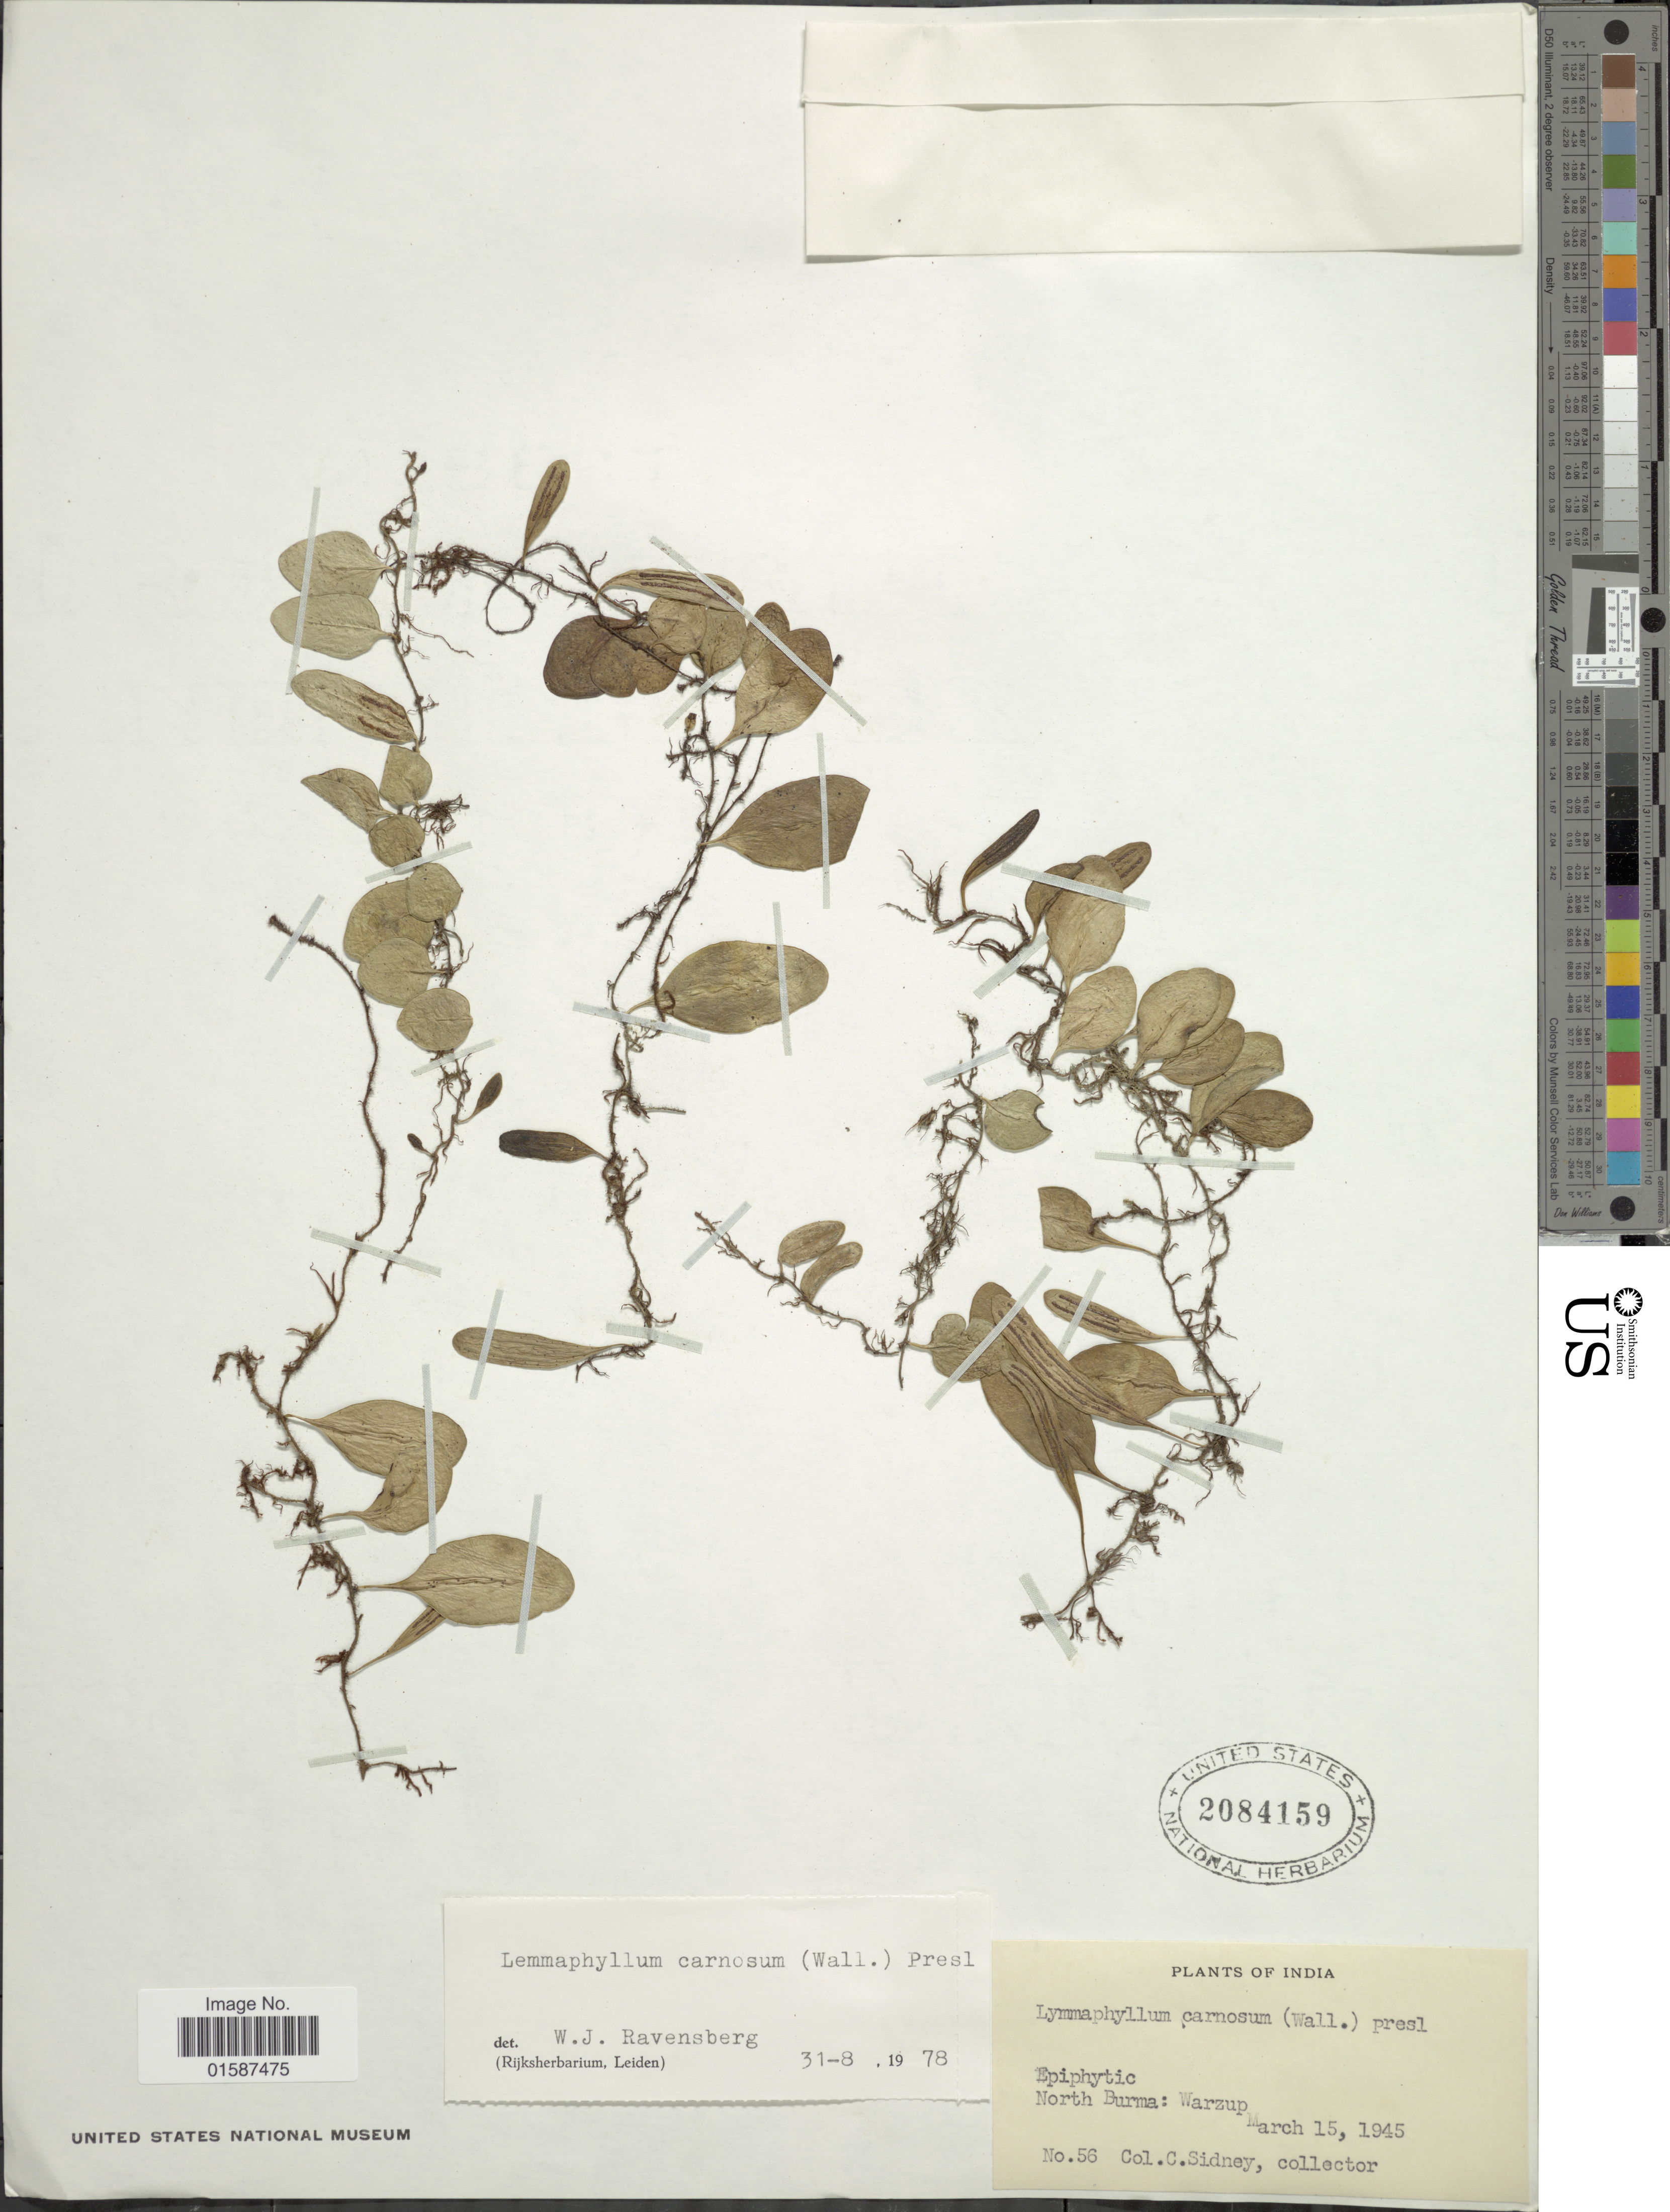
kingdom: Plantae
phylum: Tracheophyta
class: Polypodiopsida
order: Polypodiales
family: Polypodiaceae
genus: Lemmaphyllum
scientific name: Lemmaphyllum carnosum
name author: (J. Sm. ex Hook.) C. Presl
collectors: C. Sidney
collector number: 56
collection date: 1945-03-15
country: Myanmar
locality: "India". North Burma: Warzup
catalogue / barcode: US 2084159